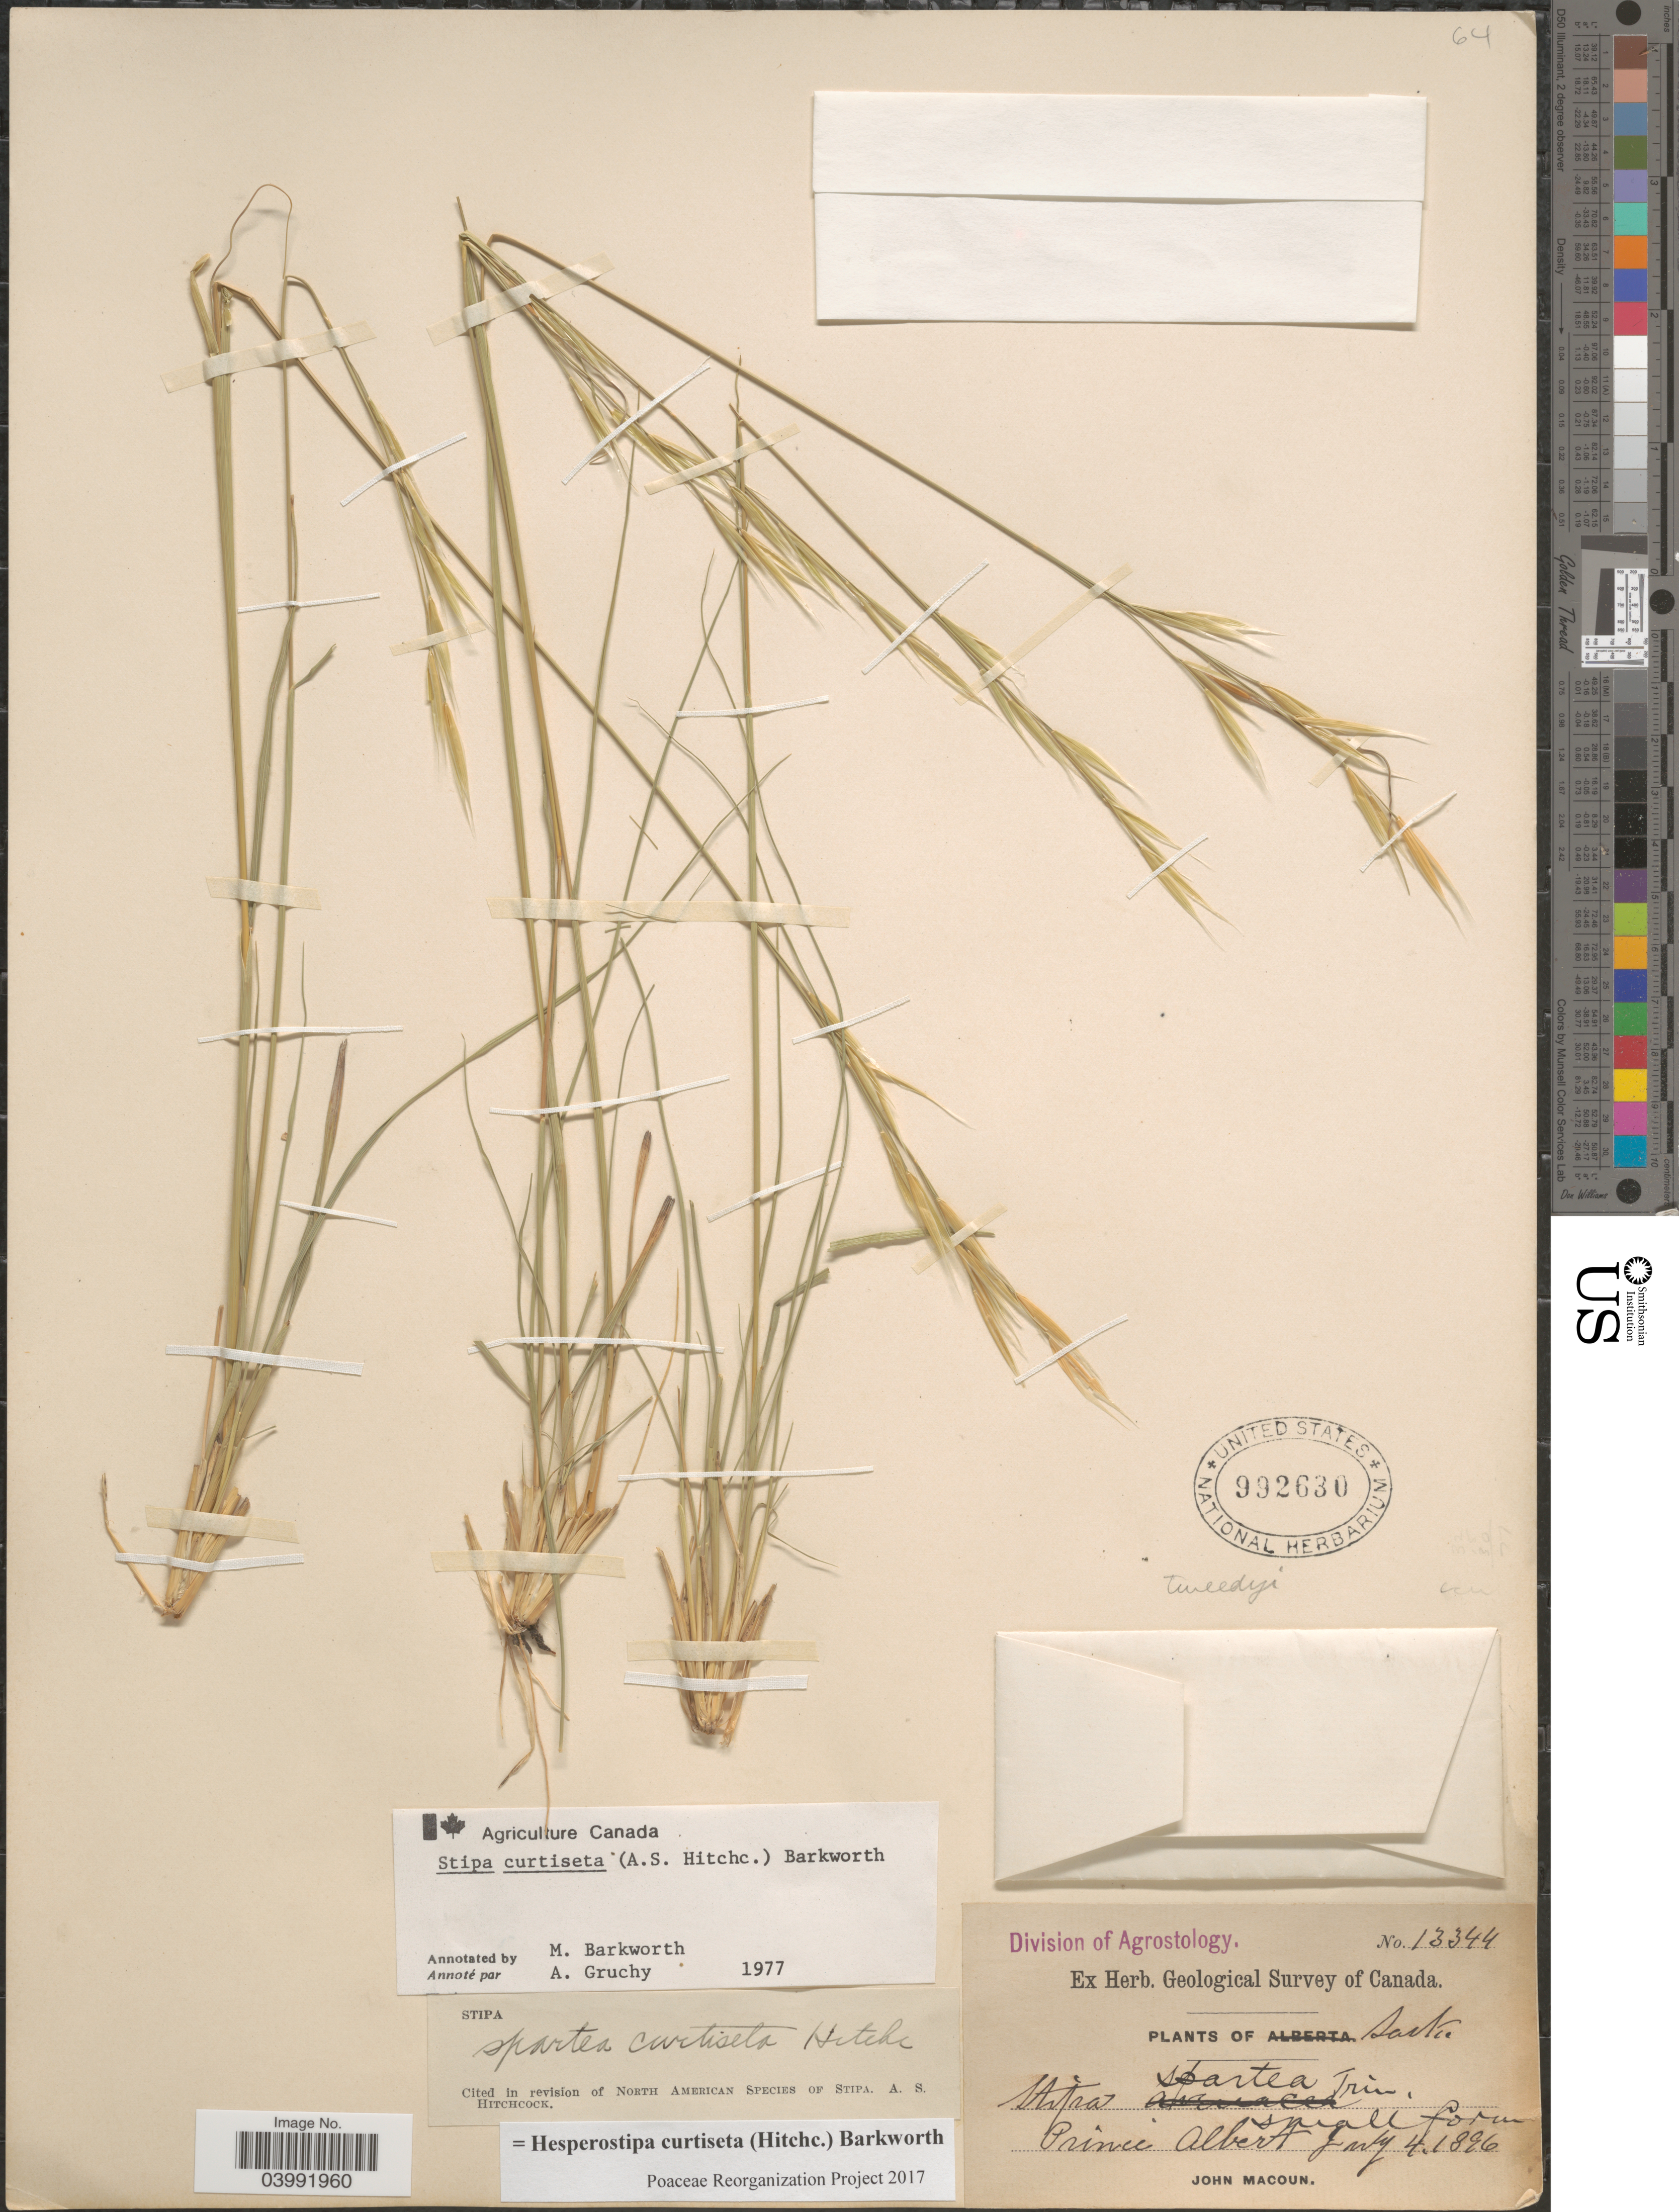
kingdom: Plantae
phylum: Tracheophyta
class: Liliopsida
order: Poales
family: Poaceae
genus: Hesperostipa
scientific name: Hesperostipa curtiseta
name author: (Hitchc.) Barkworth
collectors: J. Macoun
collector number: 13344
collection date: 1896-07-04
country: Canada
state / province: Saskatchewan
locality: Prince Albert.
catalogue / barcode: US 992630